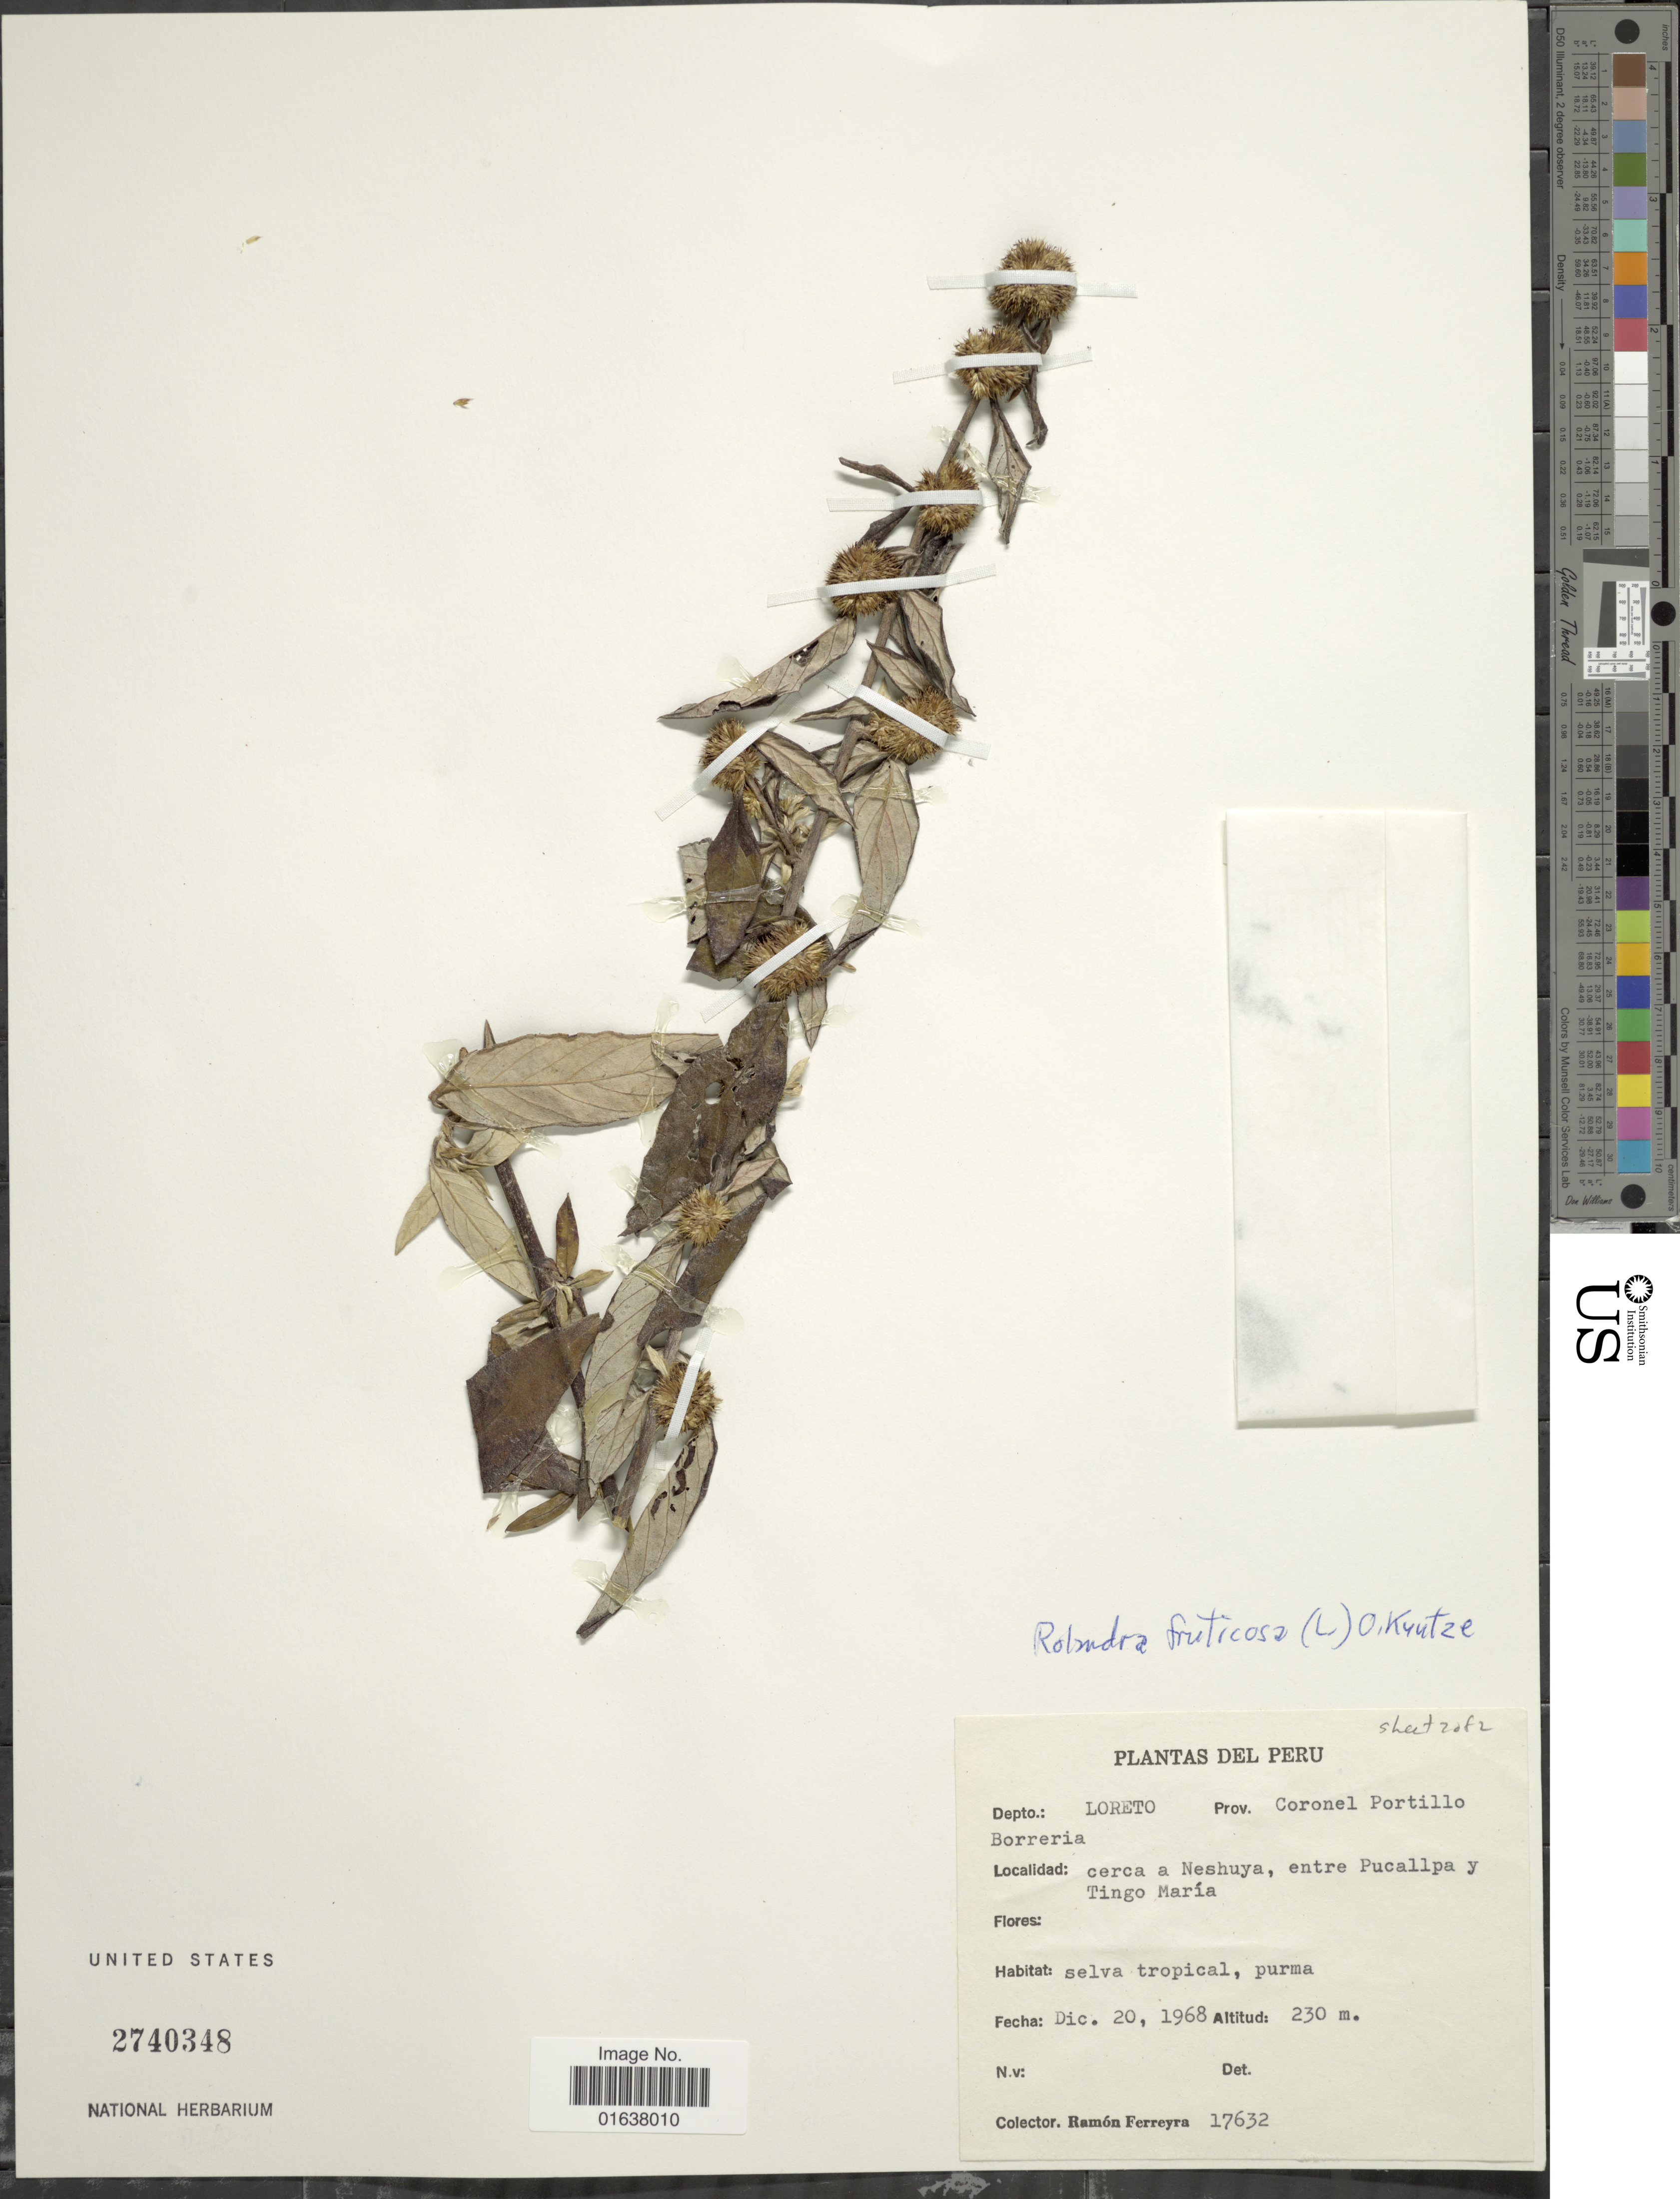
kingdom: Plantae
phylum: Tracheophyta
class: Magnoliopsida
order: Asterales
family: Asteraceae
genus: Rolandra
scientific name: Rolandra fruticosa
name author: (L.) Kuntze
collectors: R. A. Ferreyra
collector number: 17632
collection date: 1968-12-20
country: Peru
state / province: Loreto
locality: Prov. Coronel Portillo. Cerca a Neshutya, entre Pucallpa y Tingo Maria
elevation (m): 230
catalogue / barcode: US 2740348